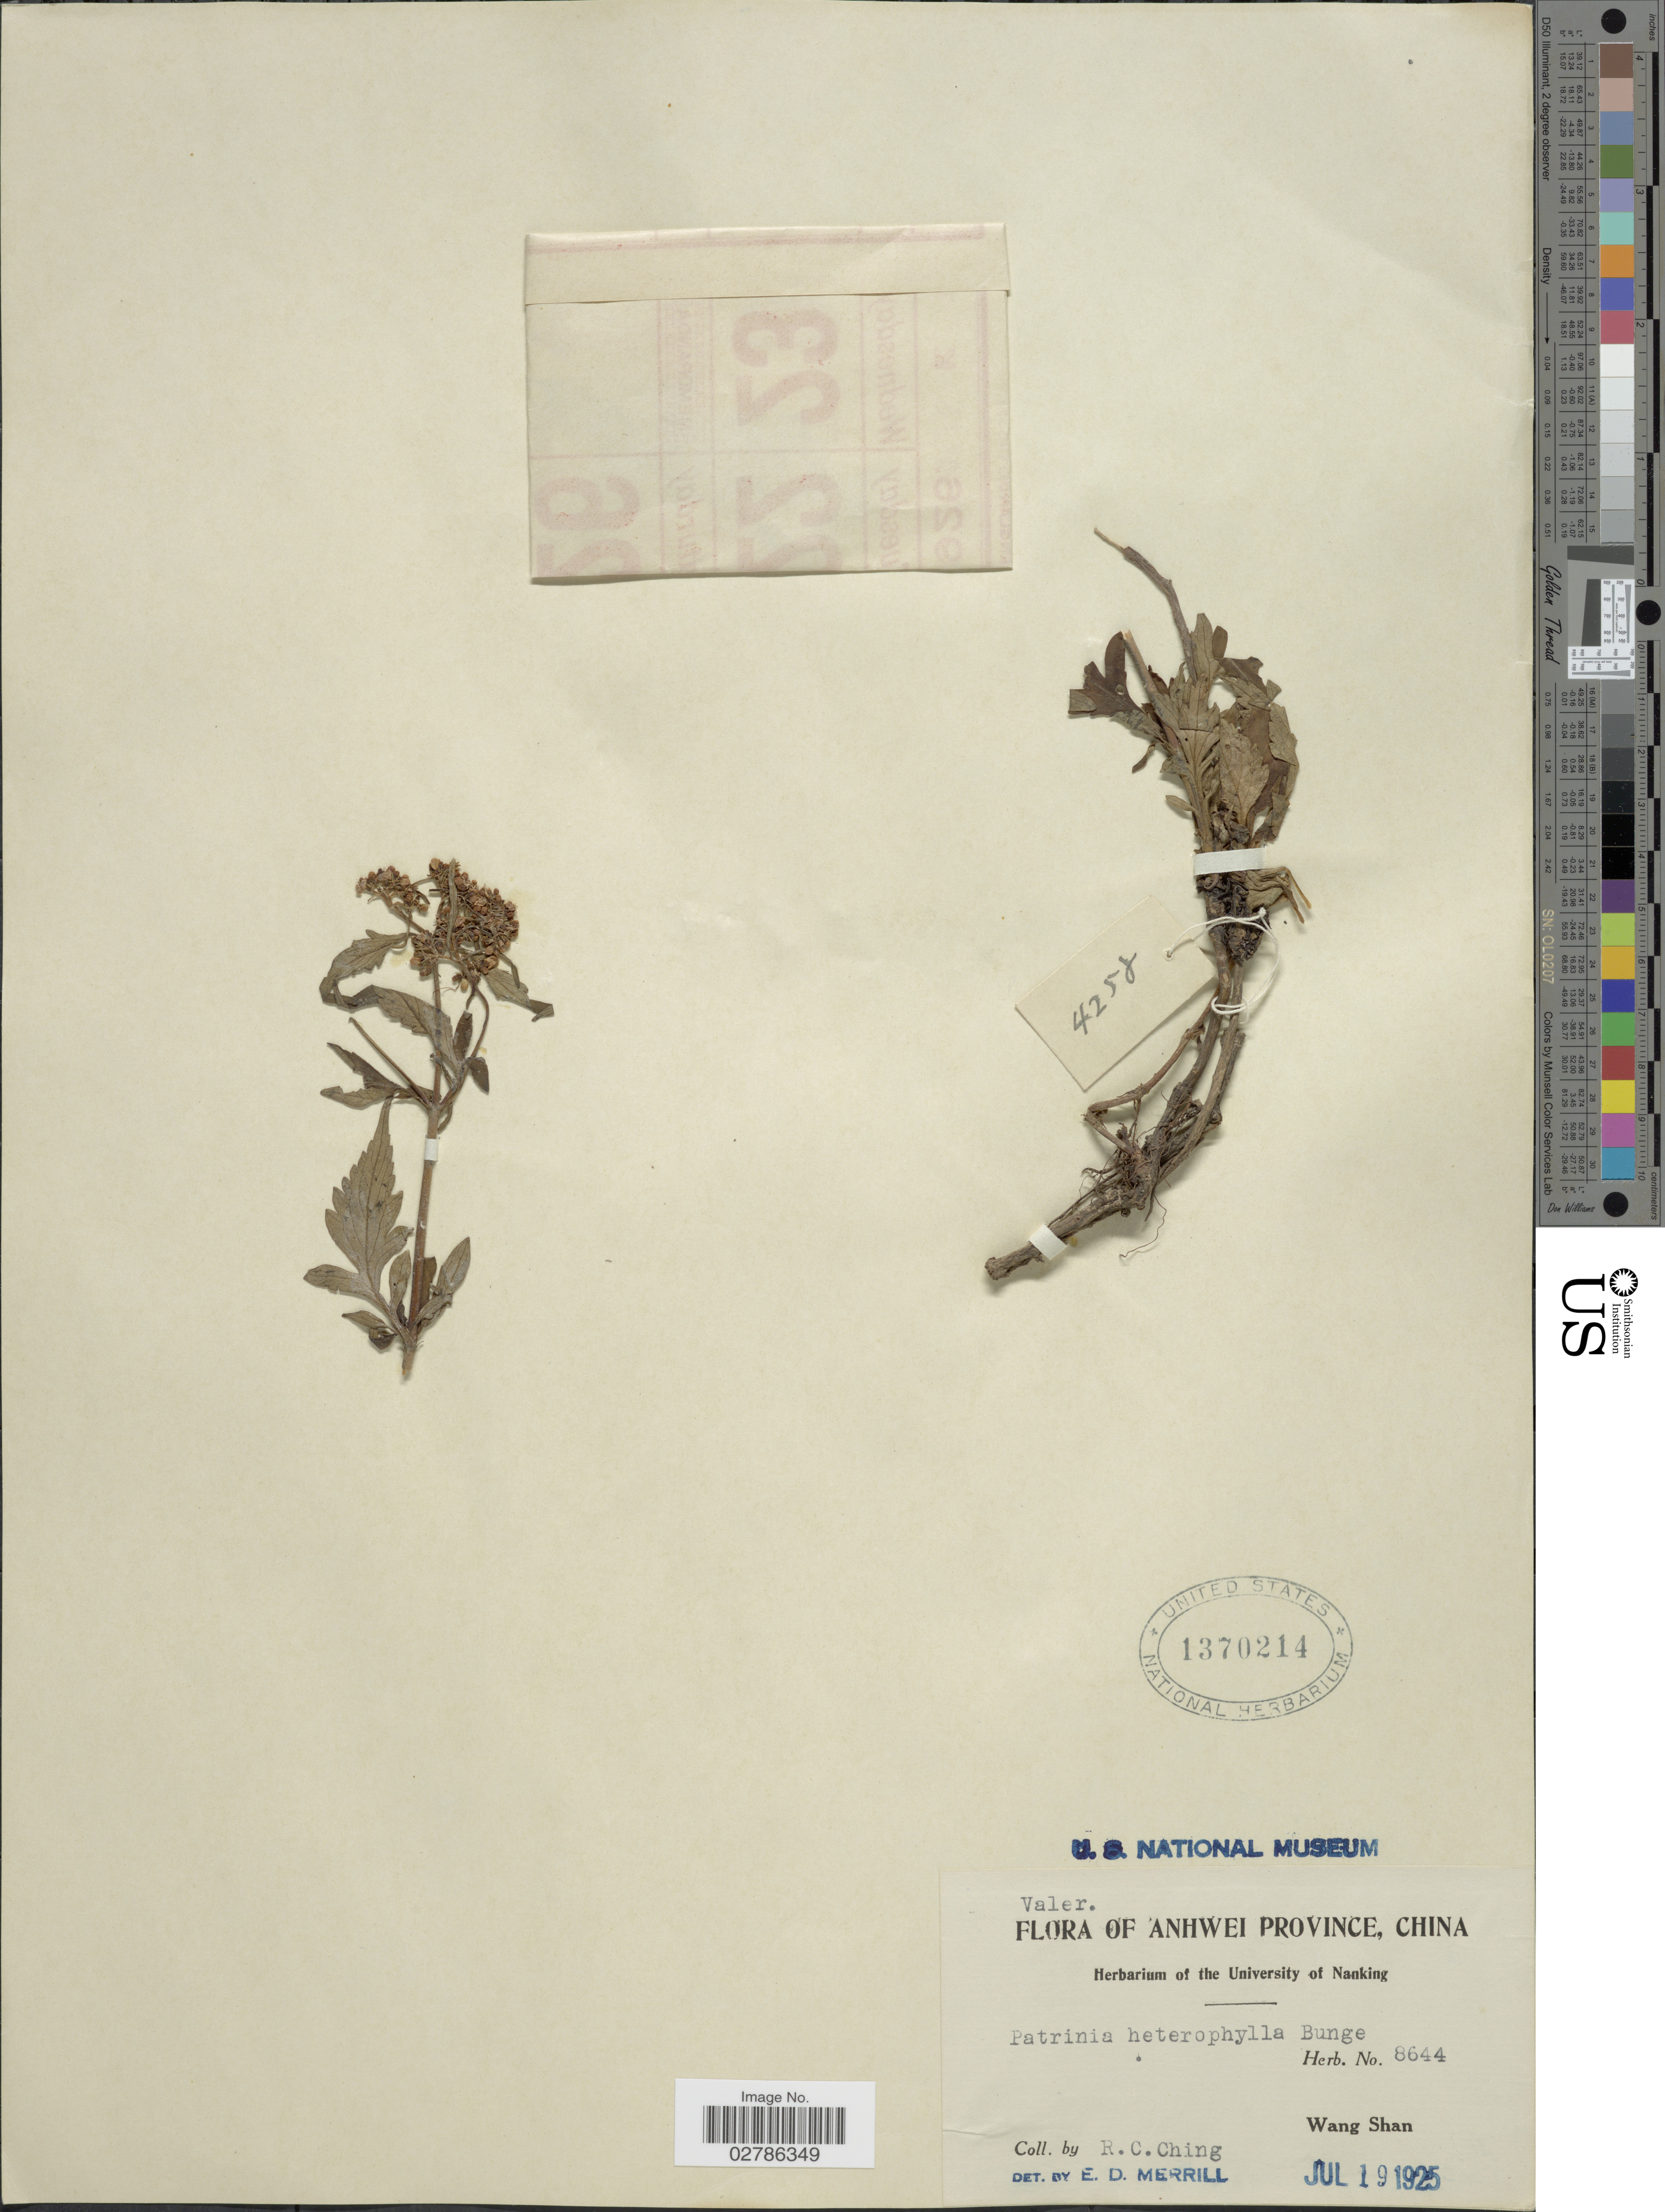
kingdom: Plantae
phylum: Tracheophyta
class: Magnoliopsida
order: Dipsacales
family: Caprifoliaceae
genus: Patrinia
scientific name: Patrinia heterophylla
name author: Bunge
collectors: R. C. Ching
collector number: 8644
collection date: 1925-07-19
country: China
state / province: Anhui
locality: Anhwei Province, Wang Shan.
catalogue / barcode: US 1370214